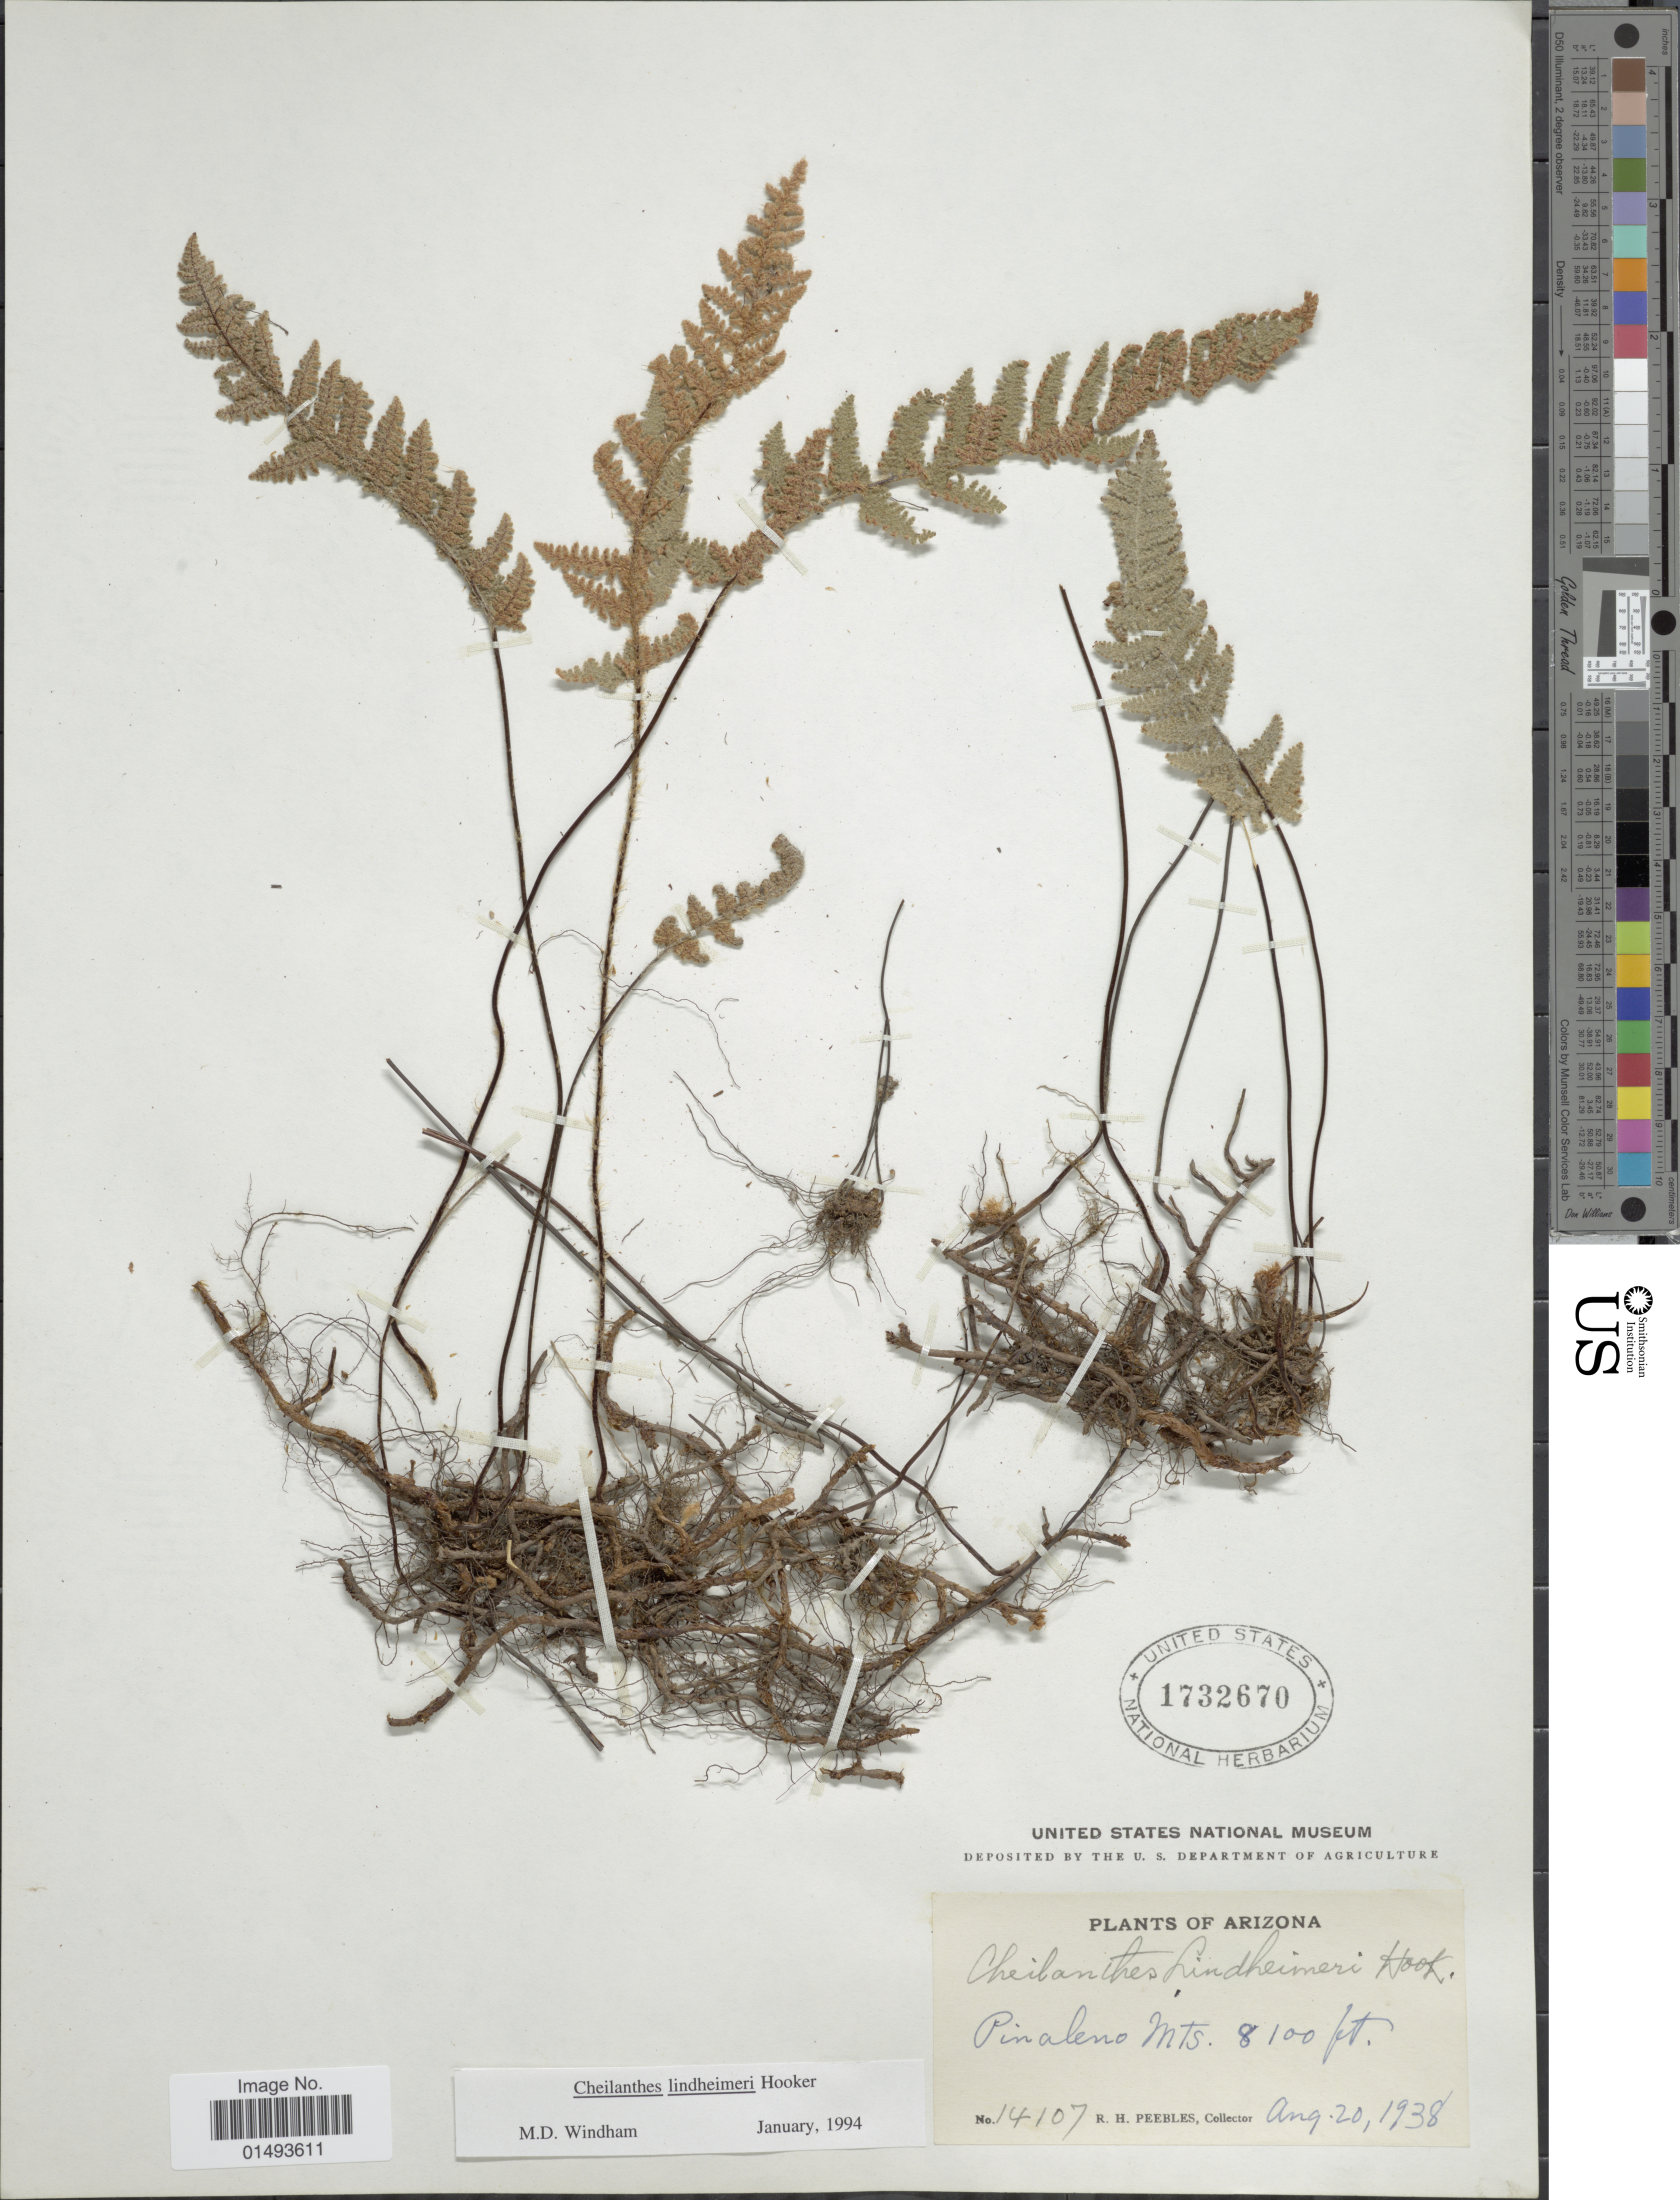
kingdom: Plantae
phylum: Tracheophyta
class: Polypodiopsida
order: Polypodiales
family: Pteridaceae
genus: Myriopteris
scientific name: Myriopteris lindheimeri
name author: (Hook.) J. Sm.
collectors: R. H. Peebles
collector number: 14107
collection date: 1938-08-20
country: United States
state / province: Arizona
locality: Plants of Arizona, Pinaleno Mts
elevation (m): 2469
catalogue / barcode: US 1732670